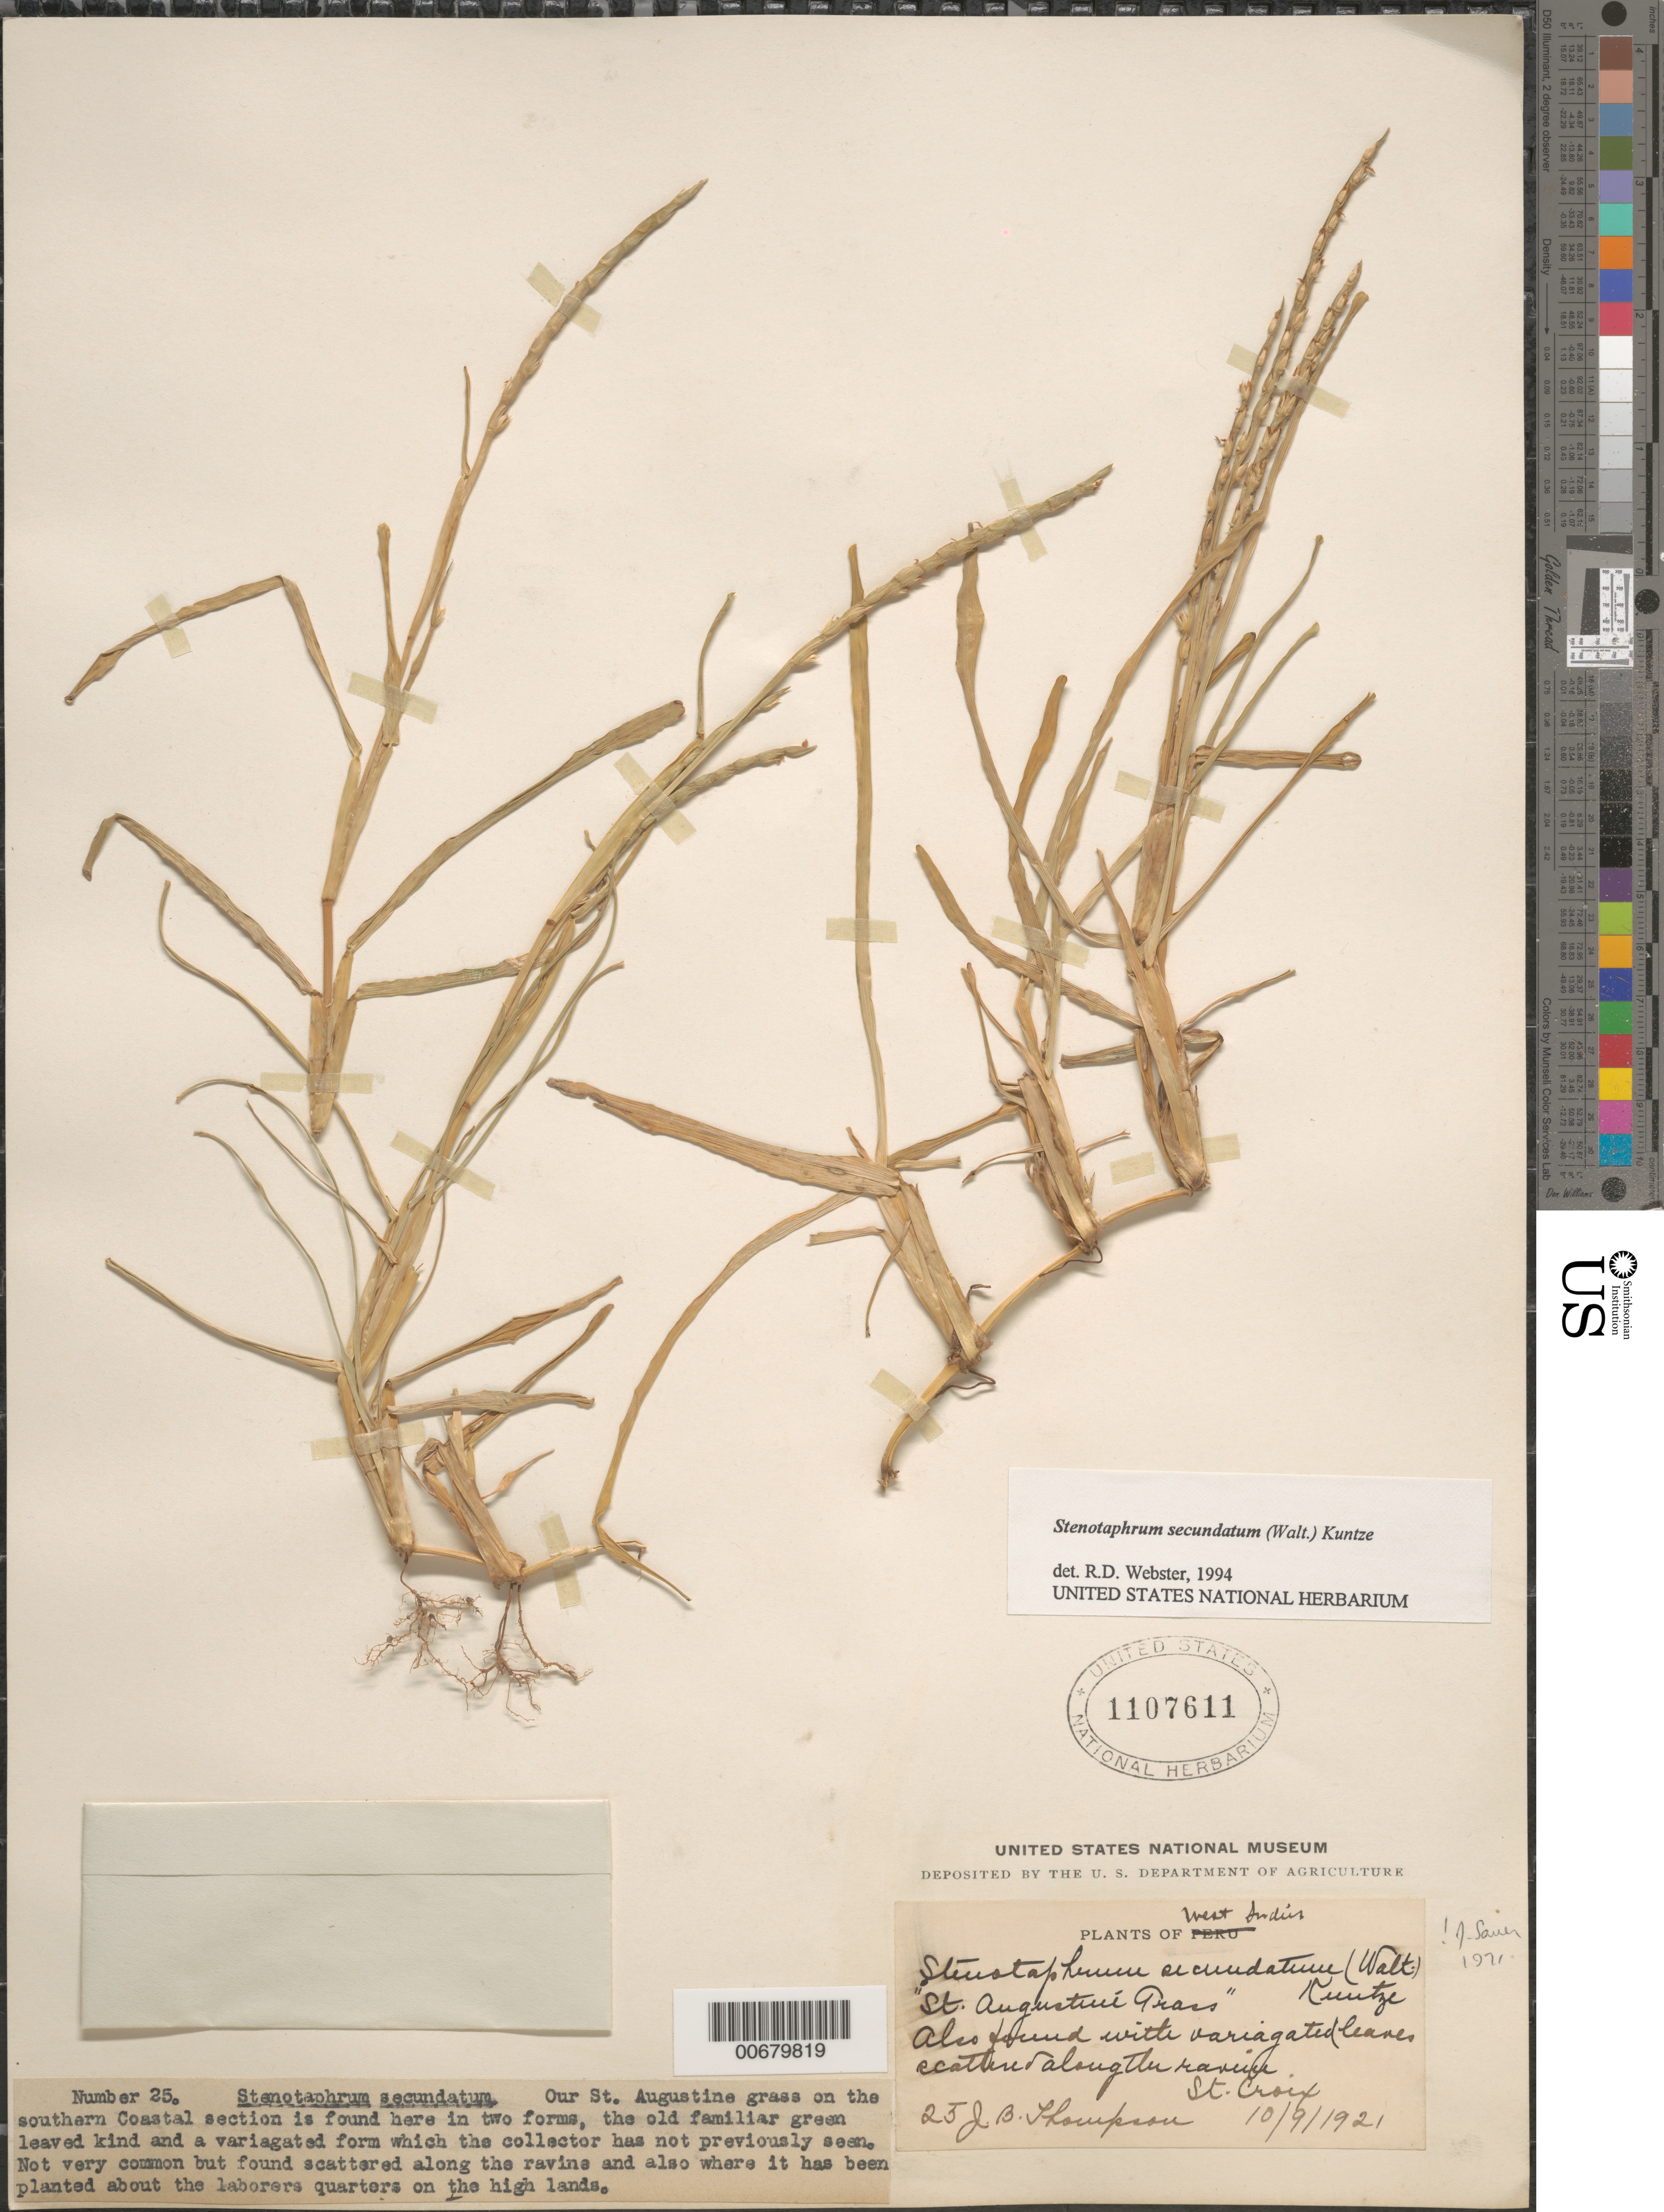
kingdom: Plantae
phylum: Tracheophyta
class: Liliopsida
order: Poales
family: Poaceae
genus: Stenotaphrum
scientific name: Stenotaphrum secundatum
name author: (Walter) Kuntze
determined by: Webster, Robert D.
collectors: J. B. Thompson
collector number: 25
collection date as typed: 09 Oct 1921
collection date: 1921-10-09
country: U.S. Virgin Islands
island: St. Croix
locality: St. Croix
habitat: Scattered along ravine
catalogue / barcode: US 1107611